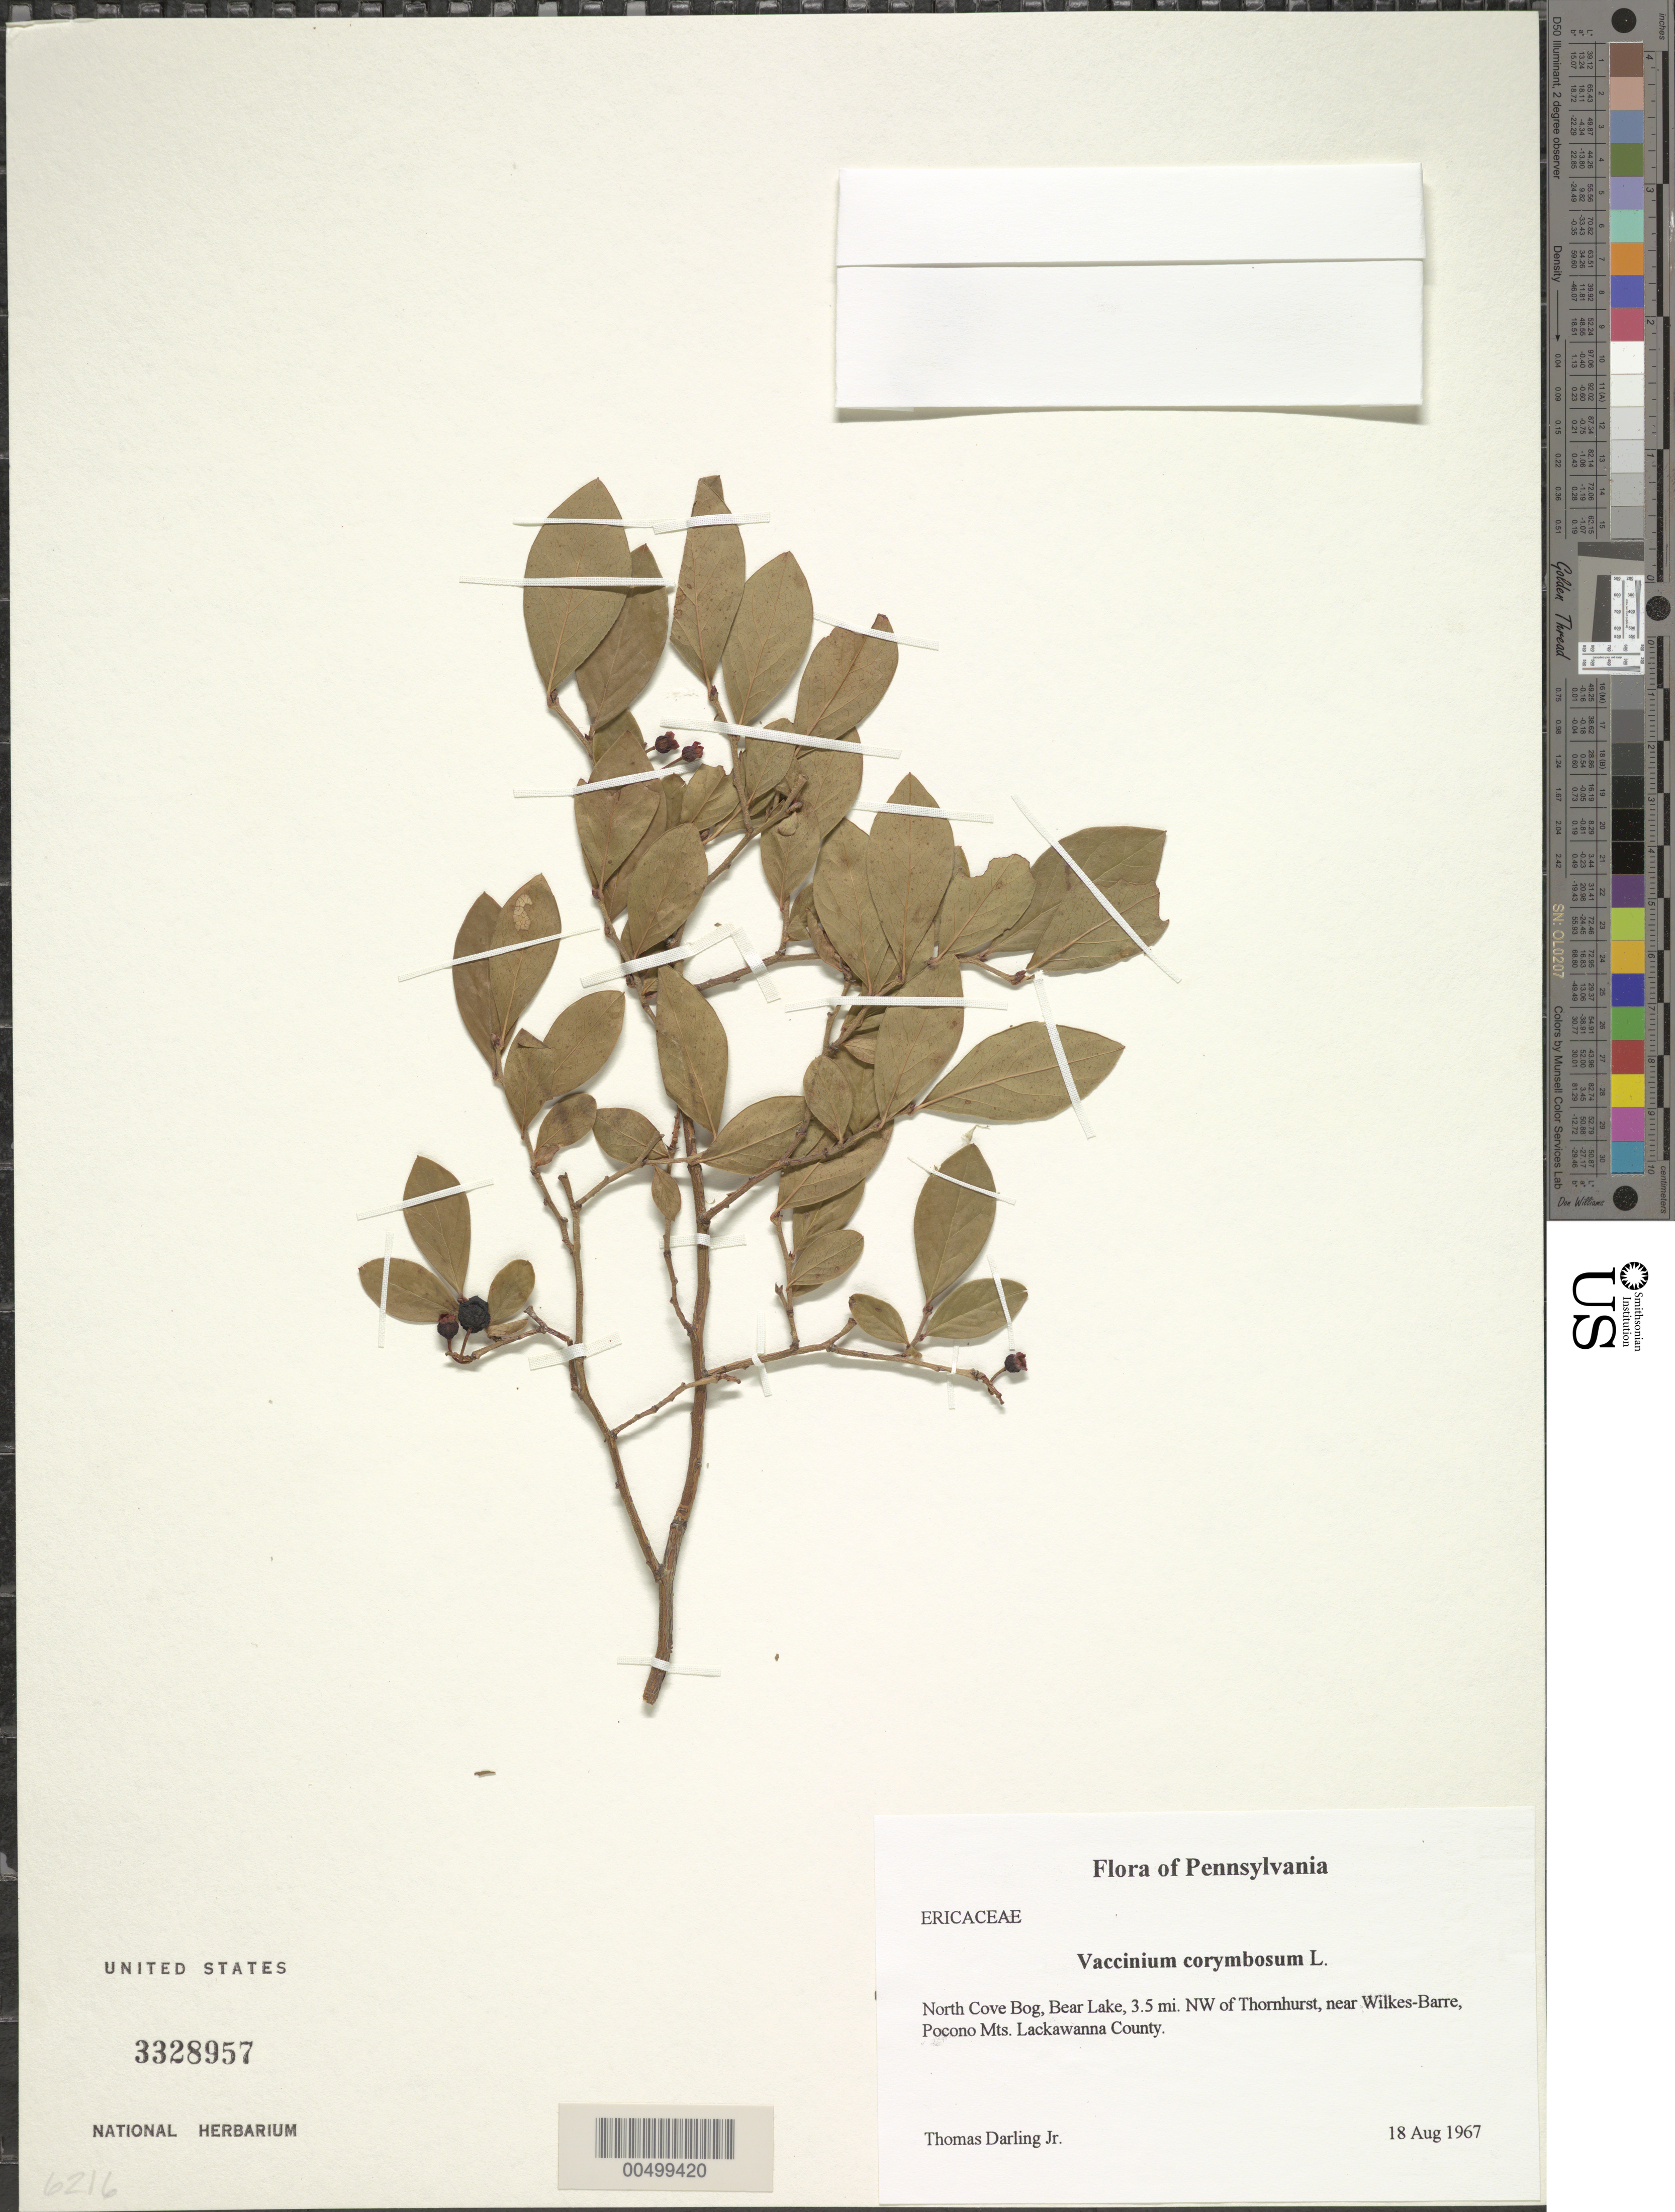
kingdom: Plantae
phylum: Tracheophyta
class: Magnoliopsida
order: Ericales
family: Ericaceae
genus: Vaccinium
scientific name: Vaccinium corymbosum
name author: L.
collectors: T. Darling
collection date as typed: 18 Aug 1967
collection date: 1967-08-18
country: United States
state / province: Pennsylvania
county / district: Lackawanna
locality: North Cove Bog, Bear Lake, 3.5 mi. NW of Thornhurst, near Wilkes-Barre, Pocono Mts.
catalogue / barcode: US 3328957